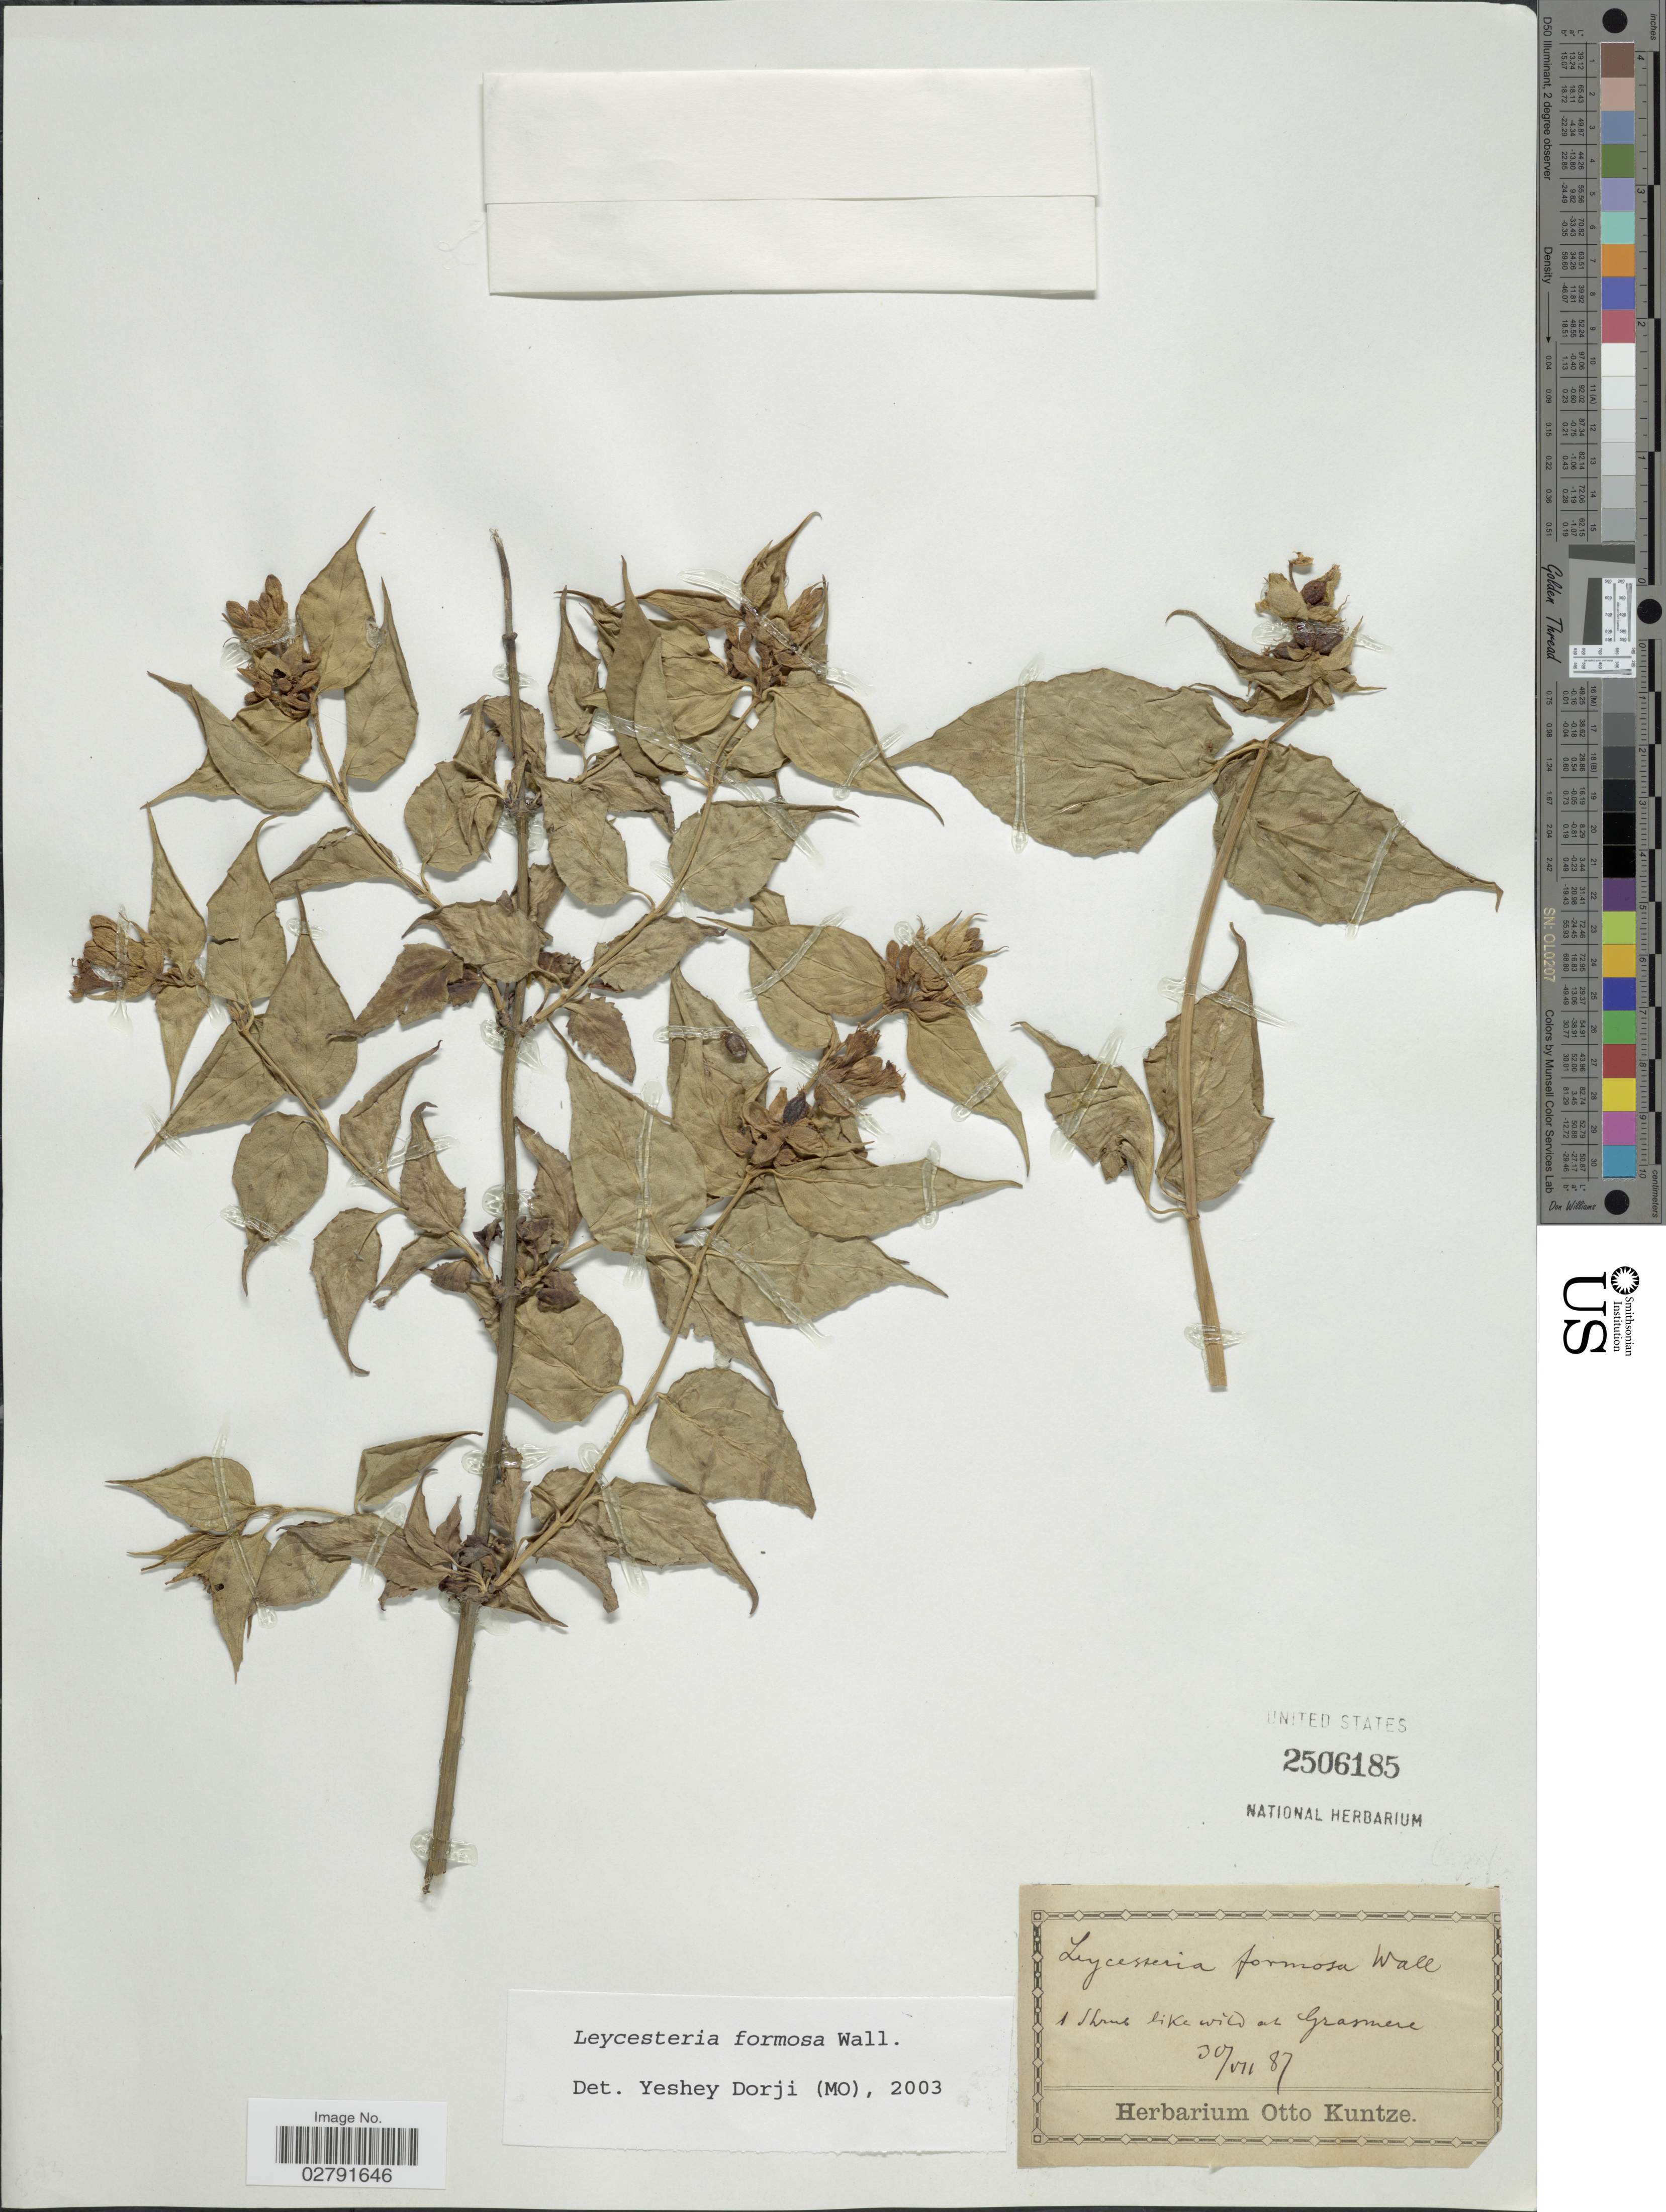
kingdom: Plantae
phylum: Tracheophyta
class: Magnoliopsida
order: Dipsacales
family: Caprifoliaceae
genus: Leycesteria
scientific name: Leycesteria formosa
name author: Wall.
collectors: ex herb. Otto Kuntze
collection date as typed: Transcribed d/m/y: 30/8/87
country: United Kingdom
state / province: England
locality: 1 shrub like wild at Grasmere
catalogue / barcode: US 2506185